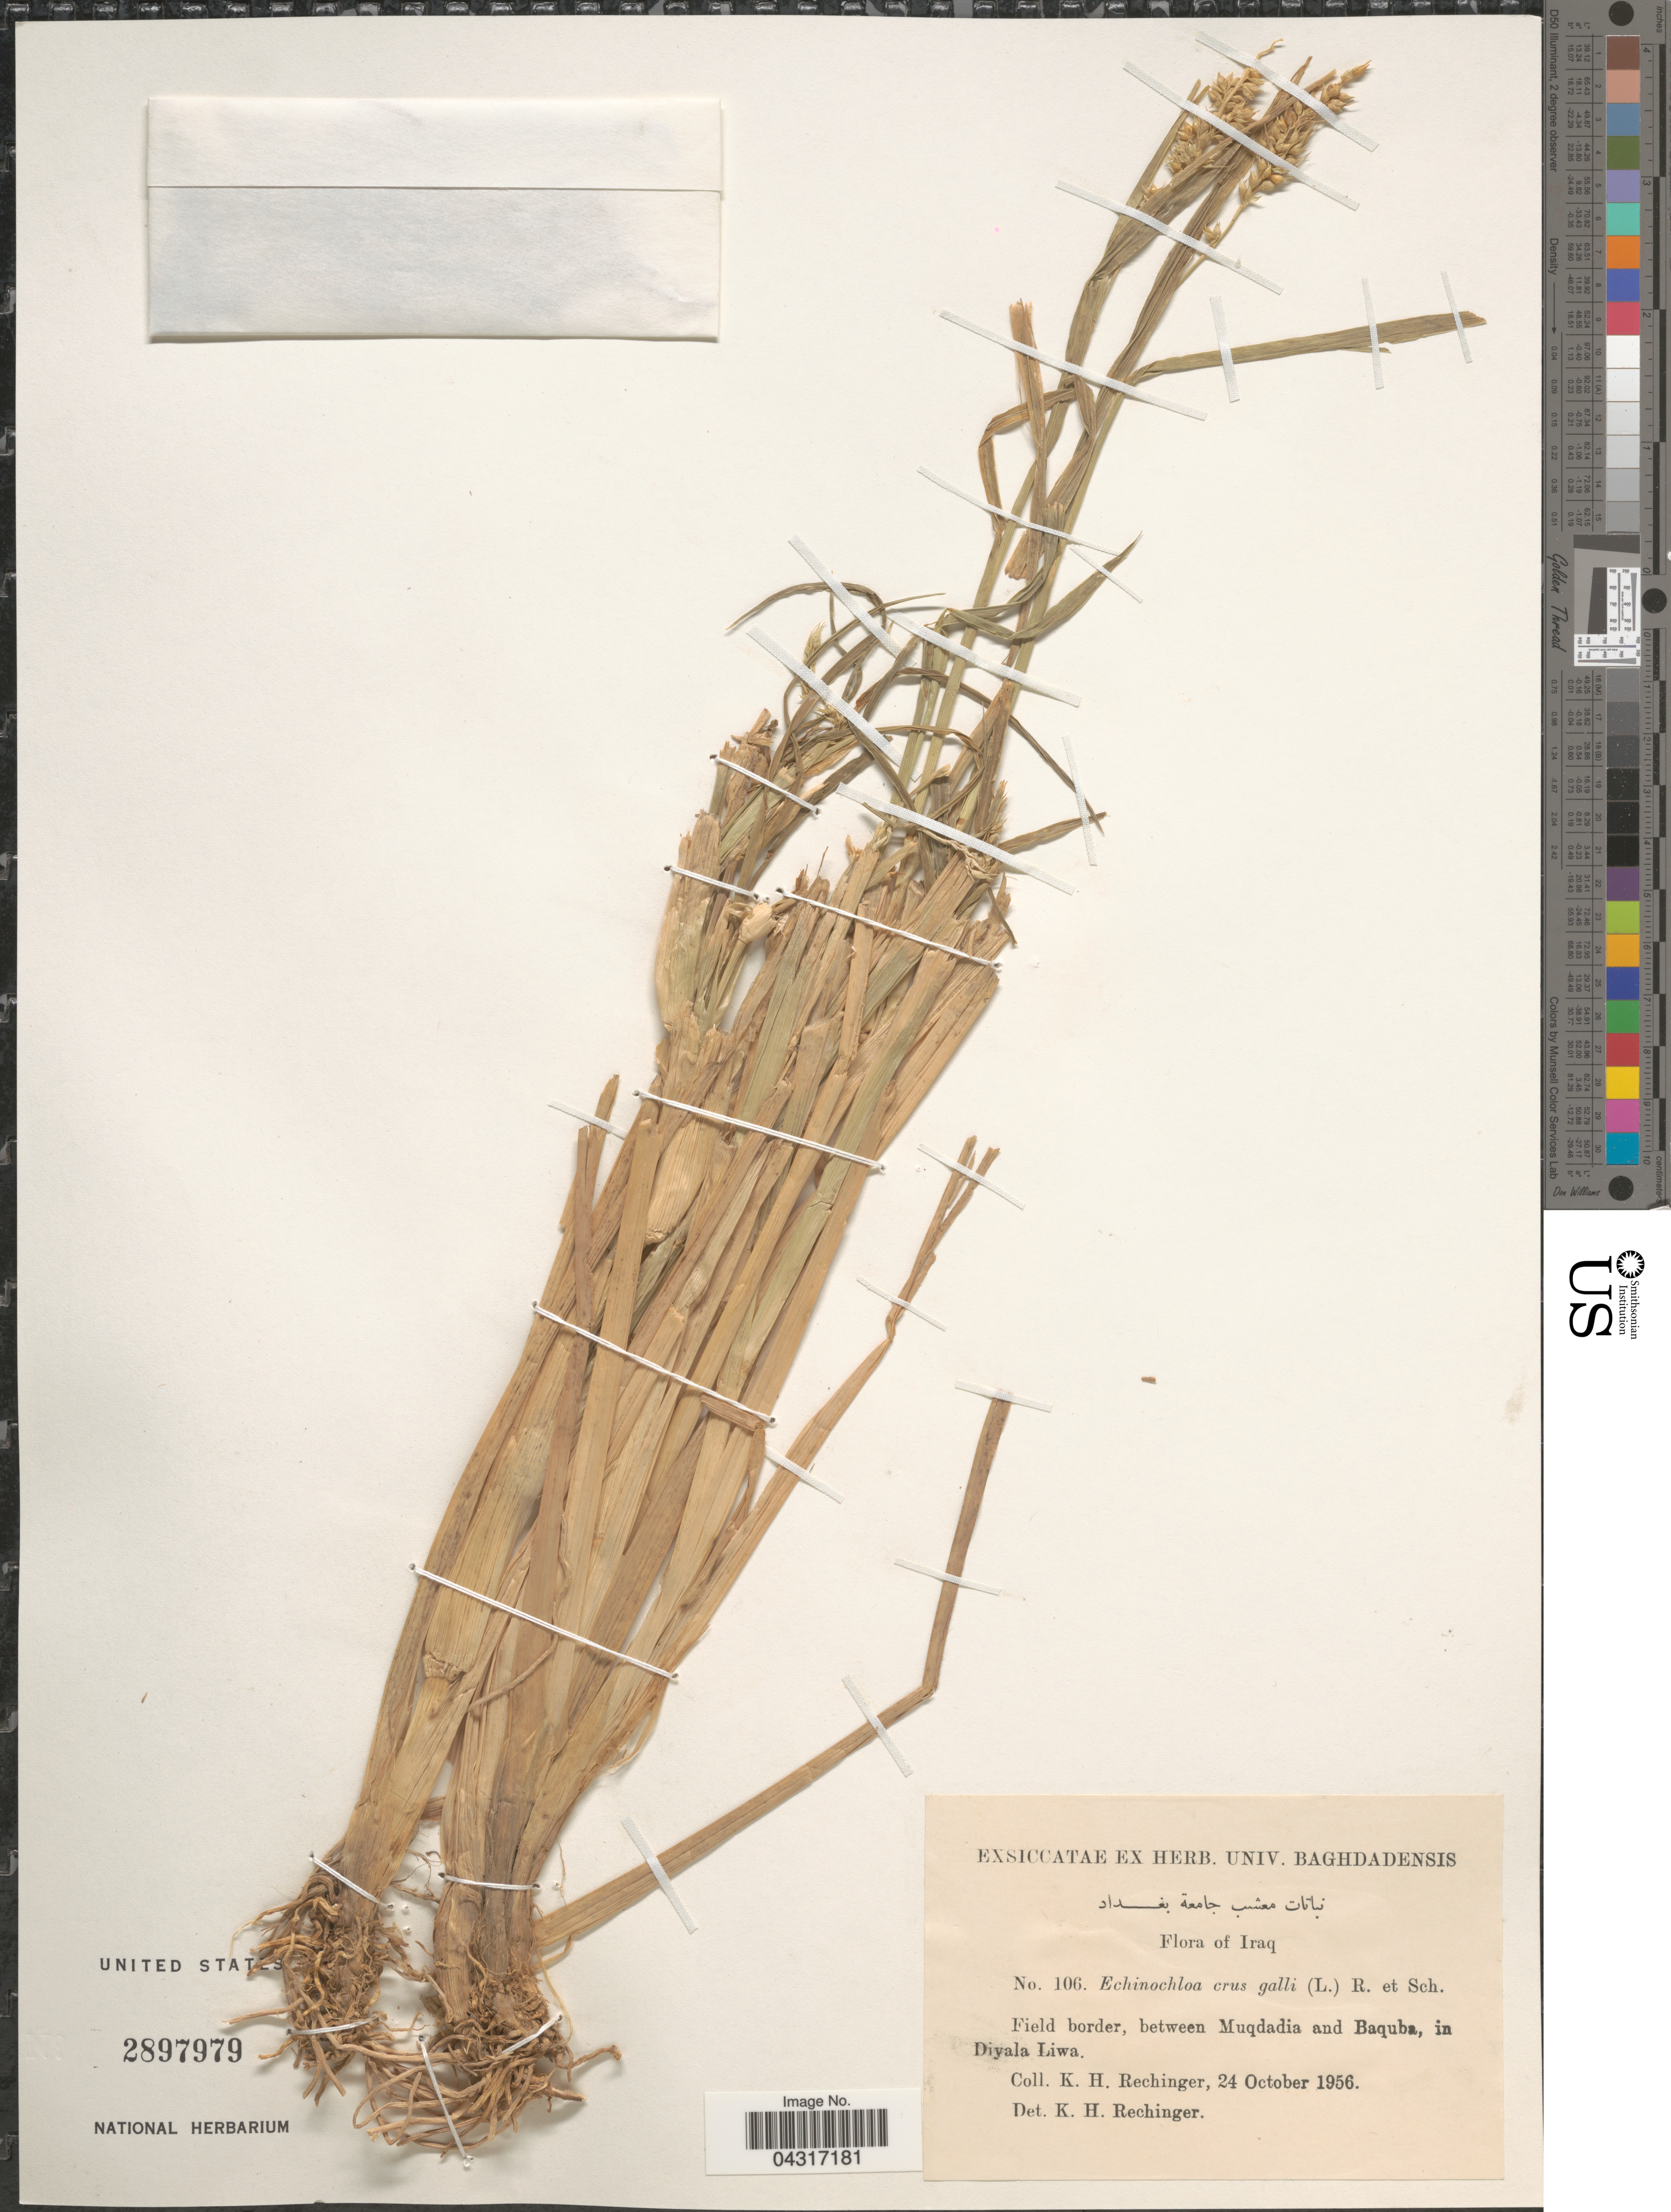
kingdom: Plantae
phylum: Tracheophyta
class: Liliopsida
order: Poales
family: Poaceae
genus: Echinochloa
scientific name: Echinochloa crus-galli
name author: (L.) P. Beauv.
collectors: K. H. Rechinger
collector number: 106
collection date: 1956-10-24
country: Iraq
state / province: Diyala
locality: Field border, between Muqdadia and Baquba, in Diyala Liwa.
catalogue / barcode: US 2897979